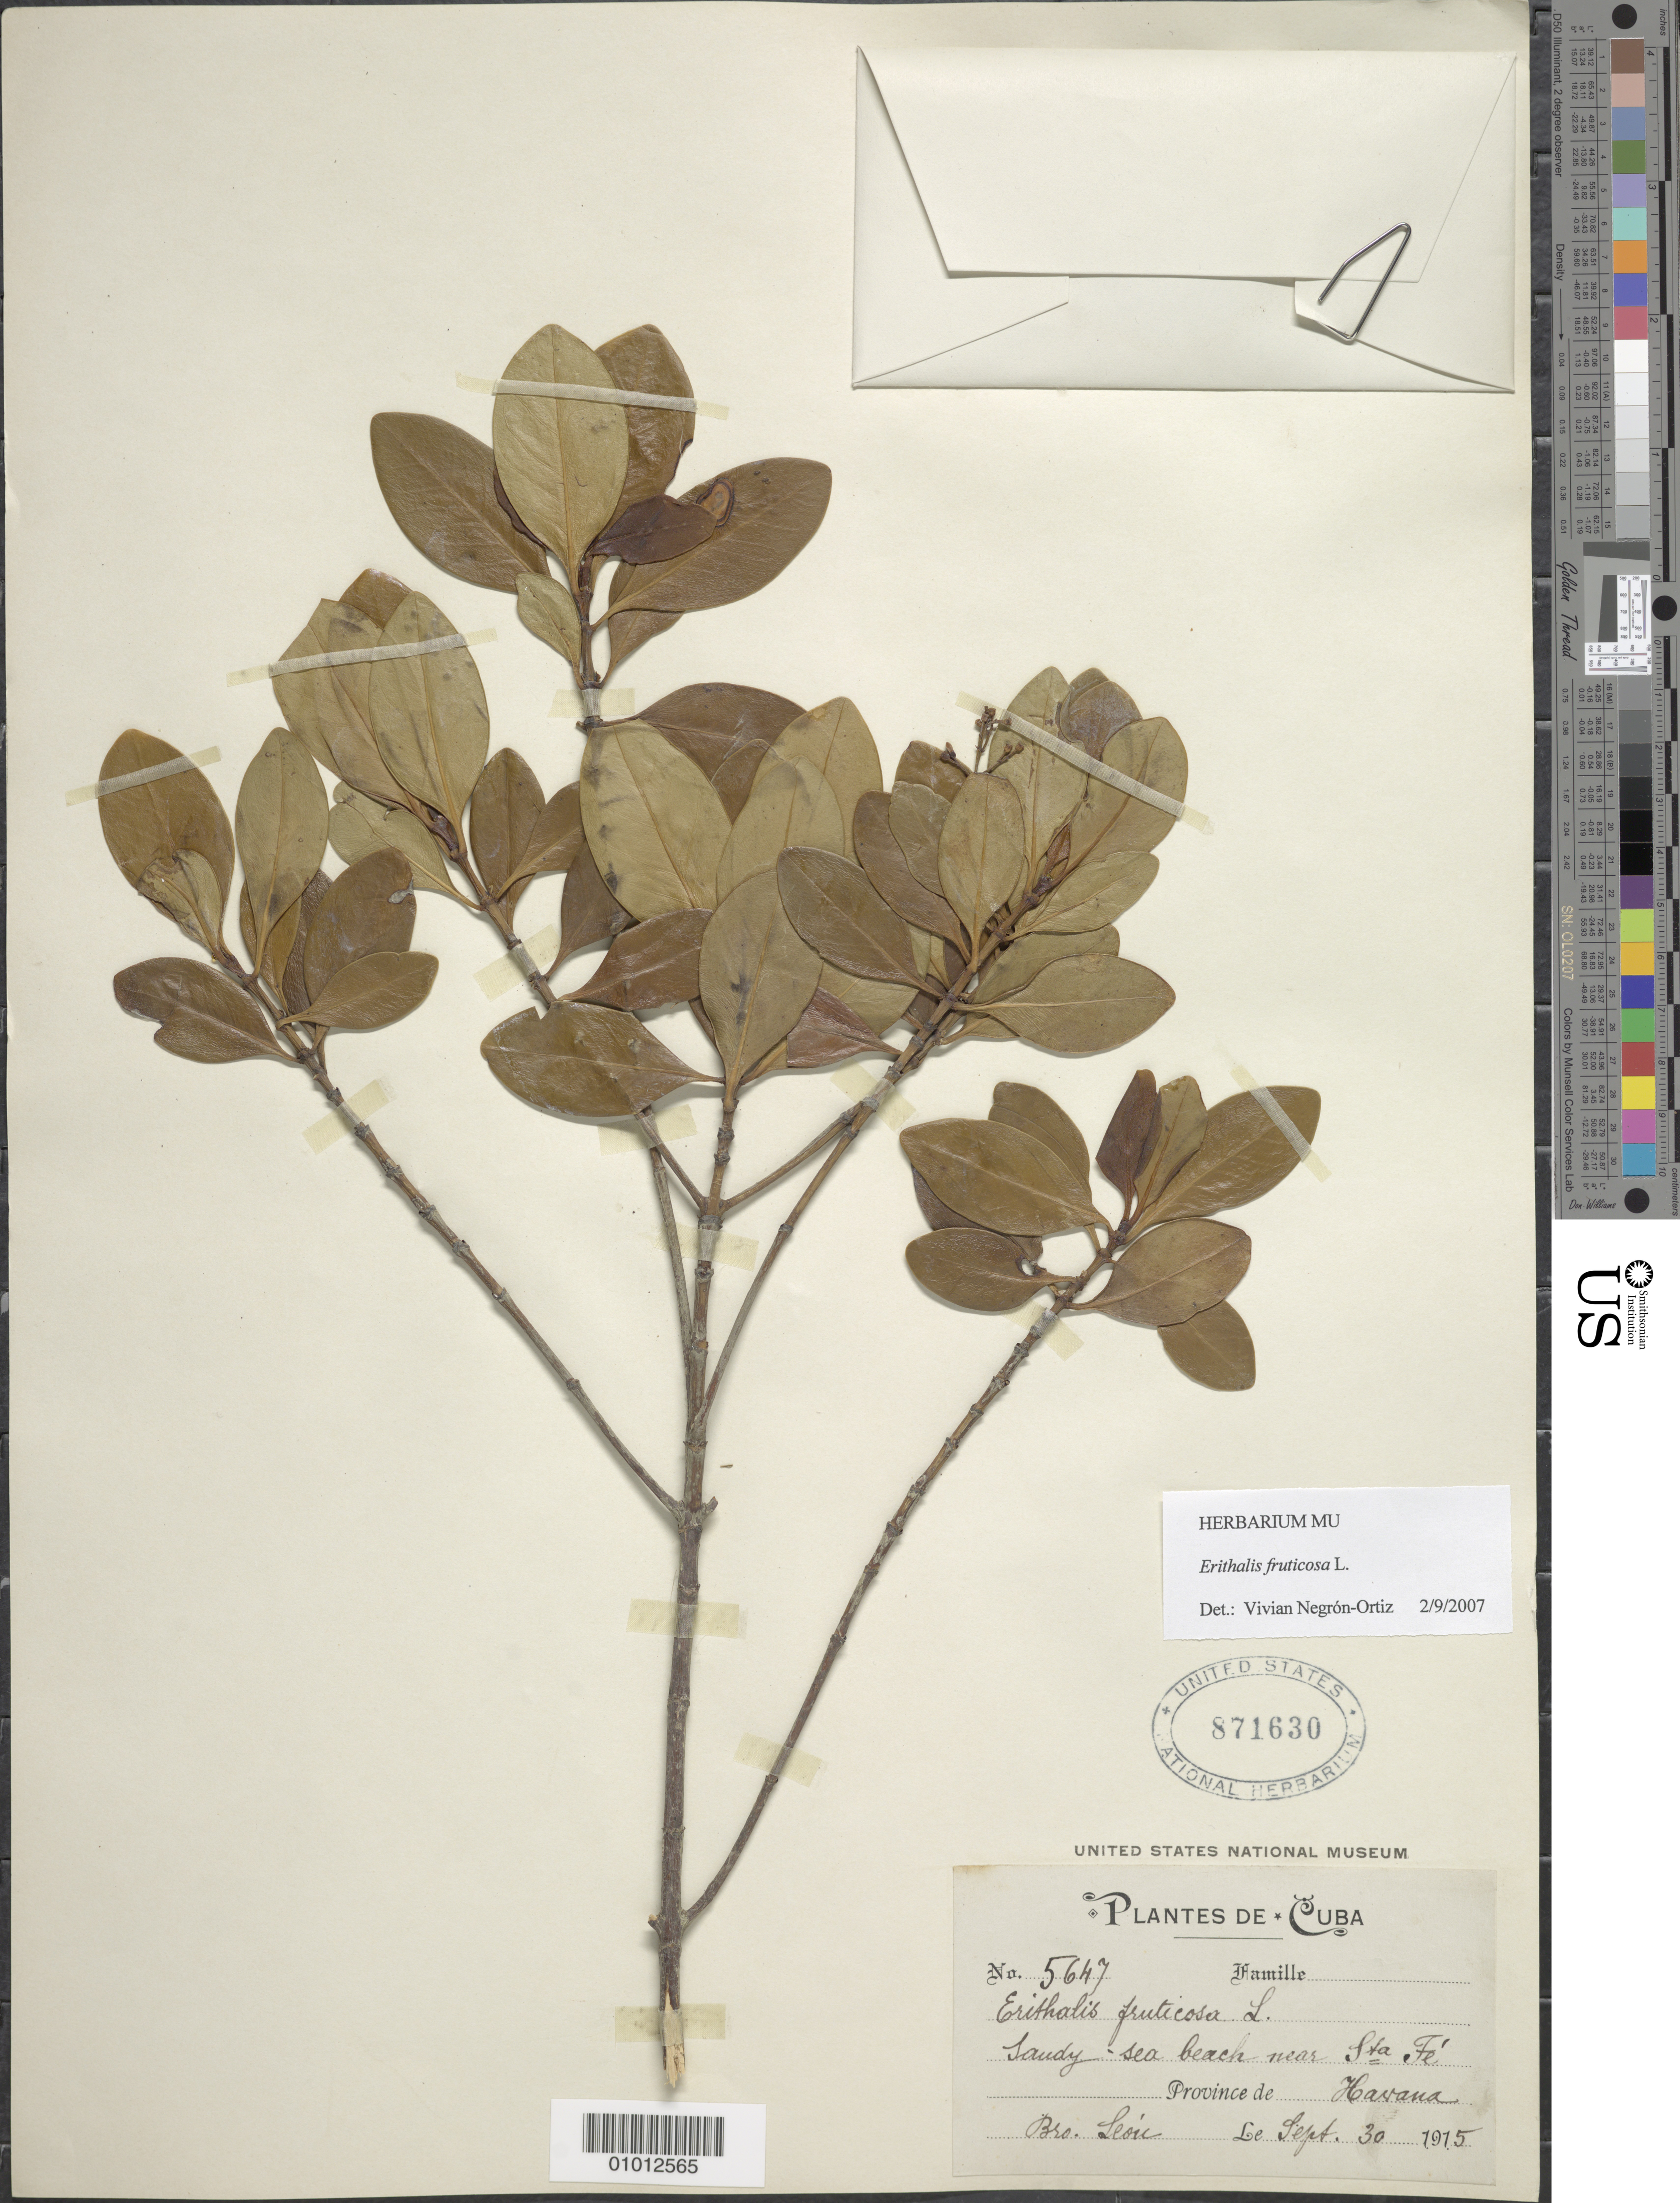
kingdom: Plantae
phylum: Tracheophyta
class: Magnoliopsida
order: Gentianales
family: Rubiaceae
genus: Erithalis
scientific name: Erithalis fruticosa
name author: L.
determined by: Negrón-Ortiz, V.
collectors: Bro. León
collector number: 5647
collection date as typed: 30 Sep 1915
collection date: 1915-09-30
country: Cuba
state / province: La Habana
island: Cuba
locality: Sta Fé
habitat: Sandy sea beach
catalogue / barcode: US 871630